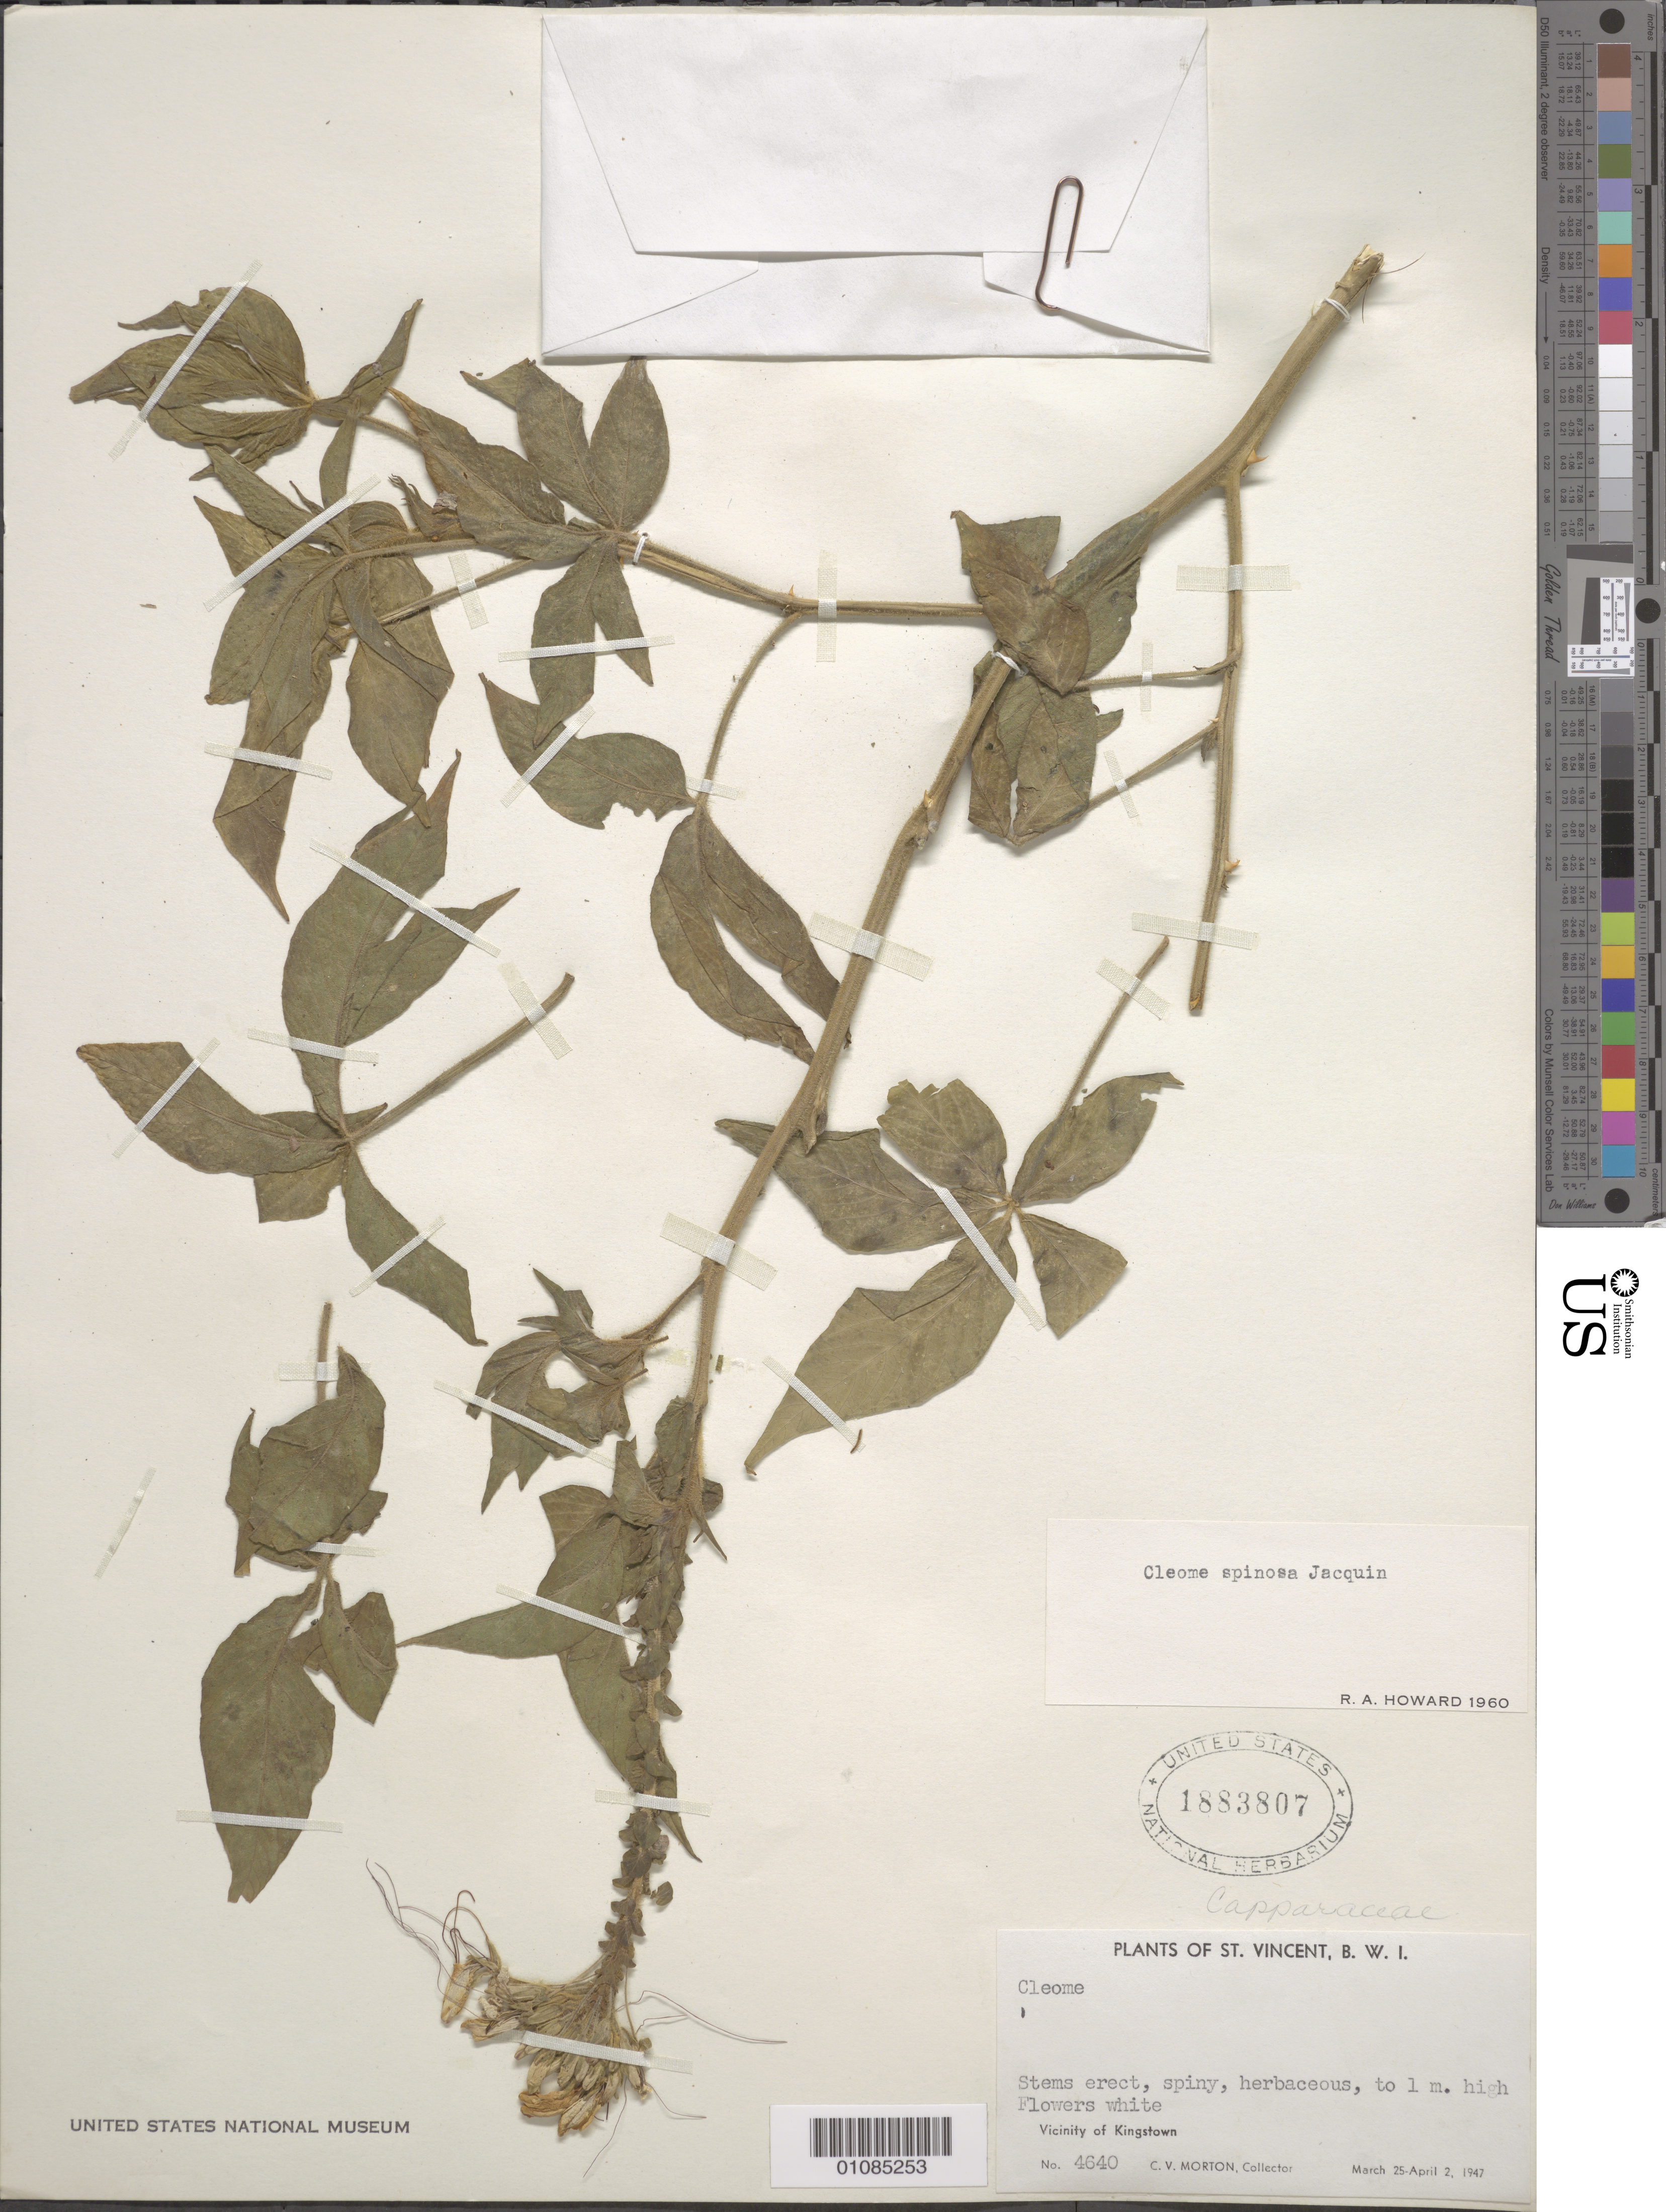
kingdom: Plantae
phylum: Tracheophyta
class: Magnoliopsida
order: Brassicales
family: Cleomaceae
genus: Tarenaya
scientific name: Tarenaya spinosa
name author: (Jacq.) Raf.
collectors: C. V. Morton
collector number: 4640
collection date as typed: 25 Mar 1947 to 02 Apr 1947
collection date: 1947-03-25/1947-04-02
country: St. Vincent - Grenadines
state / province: Saint George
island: St. Vincent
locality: Vicinity of Kingstown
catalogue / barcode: US 1883807